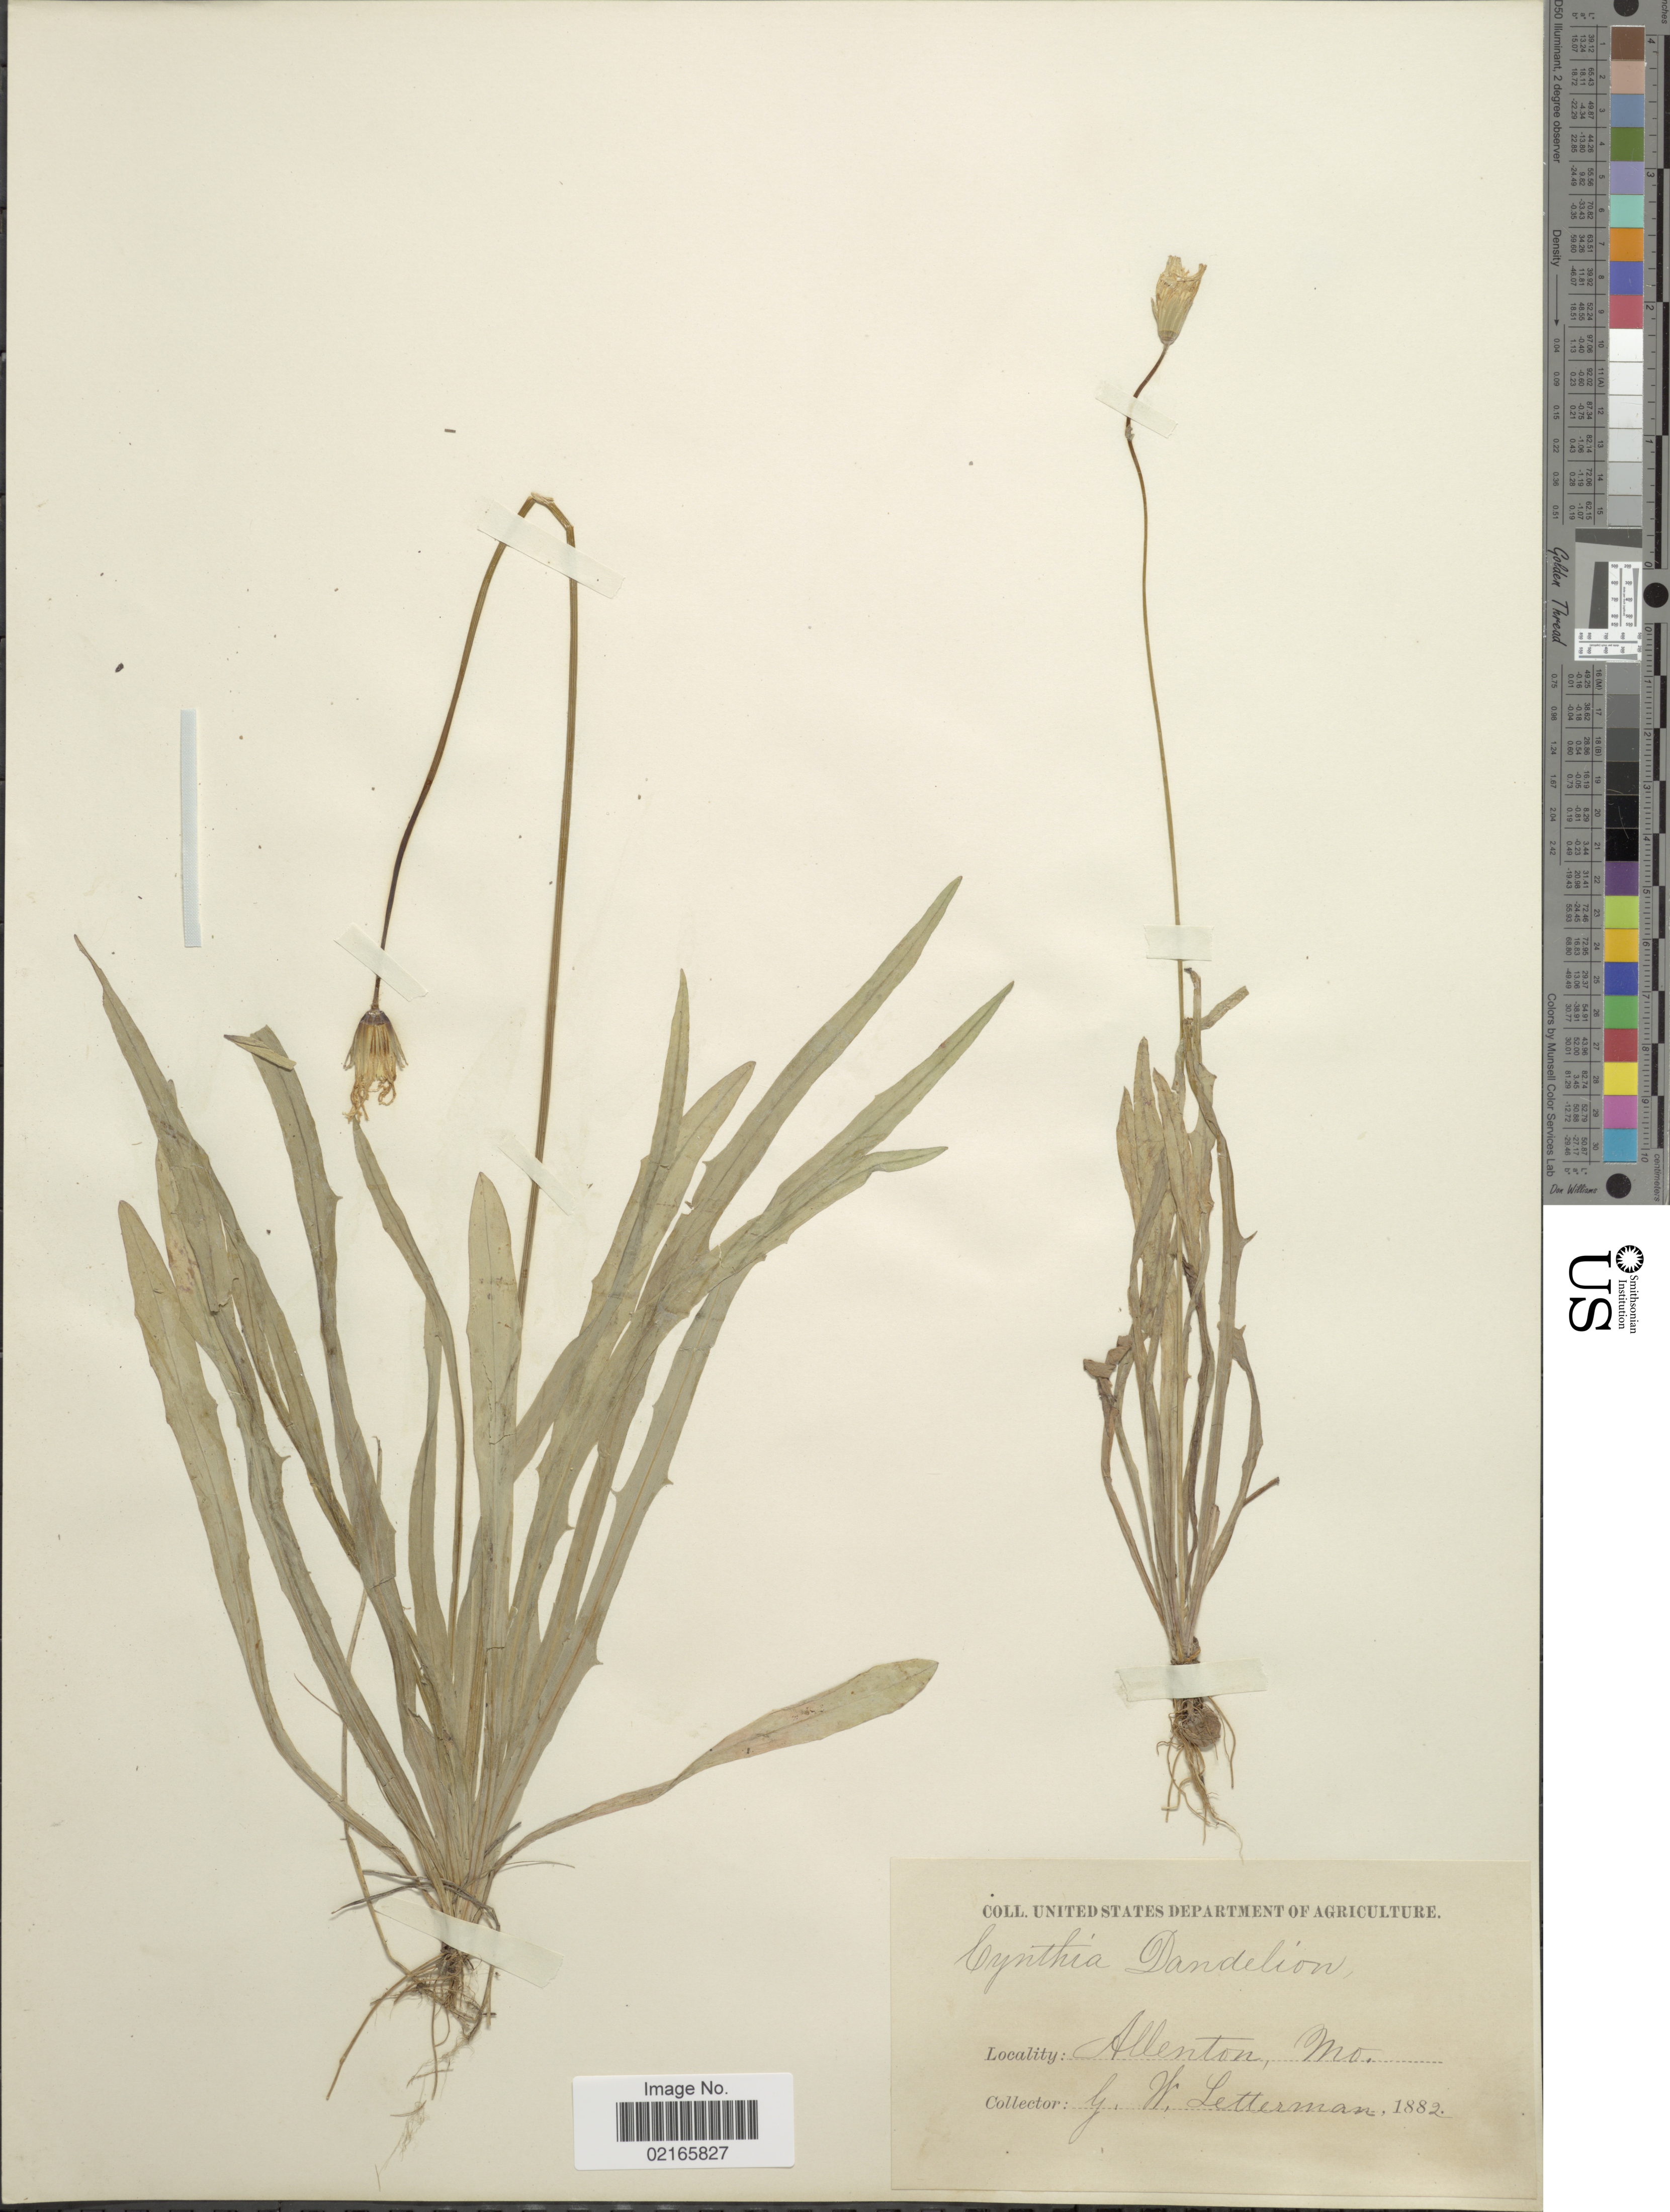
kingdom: Plantae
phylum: Tracheophyta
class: Magnoliopsida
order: Asterales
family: Asteraceae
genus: Krigia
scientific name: Krigia dandelion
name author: (L.) Nutt.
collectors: G. W. Letterman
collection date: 1882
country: United States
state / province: Missouri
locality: Allenton